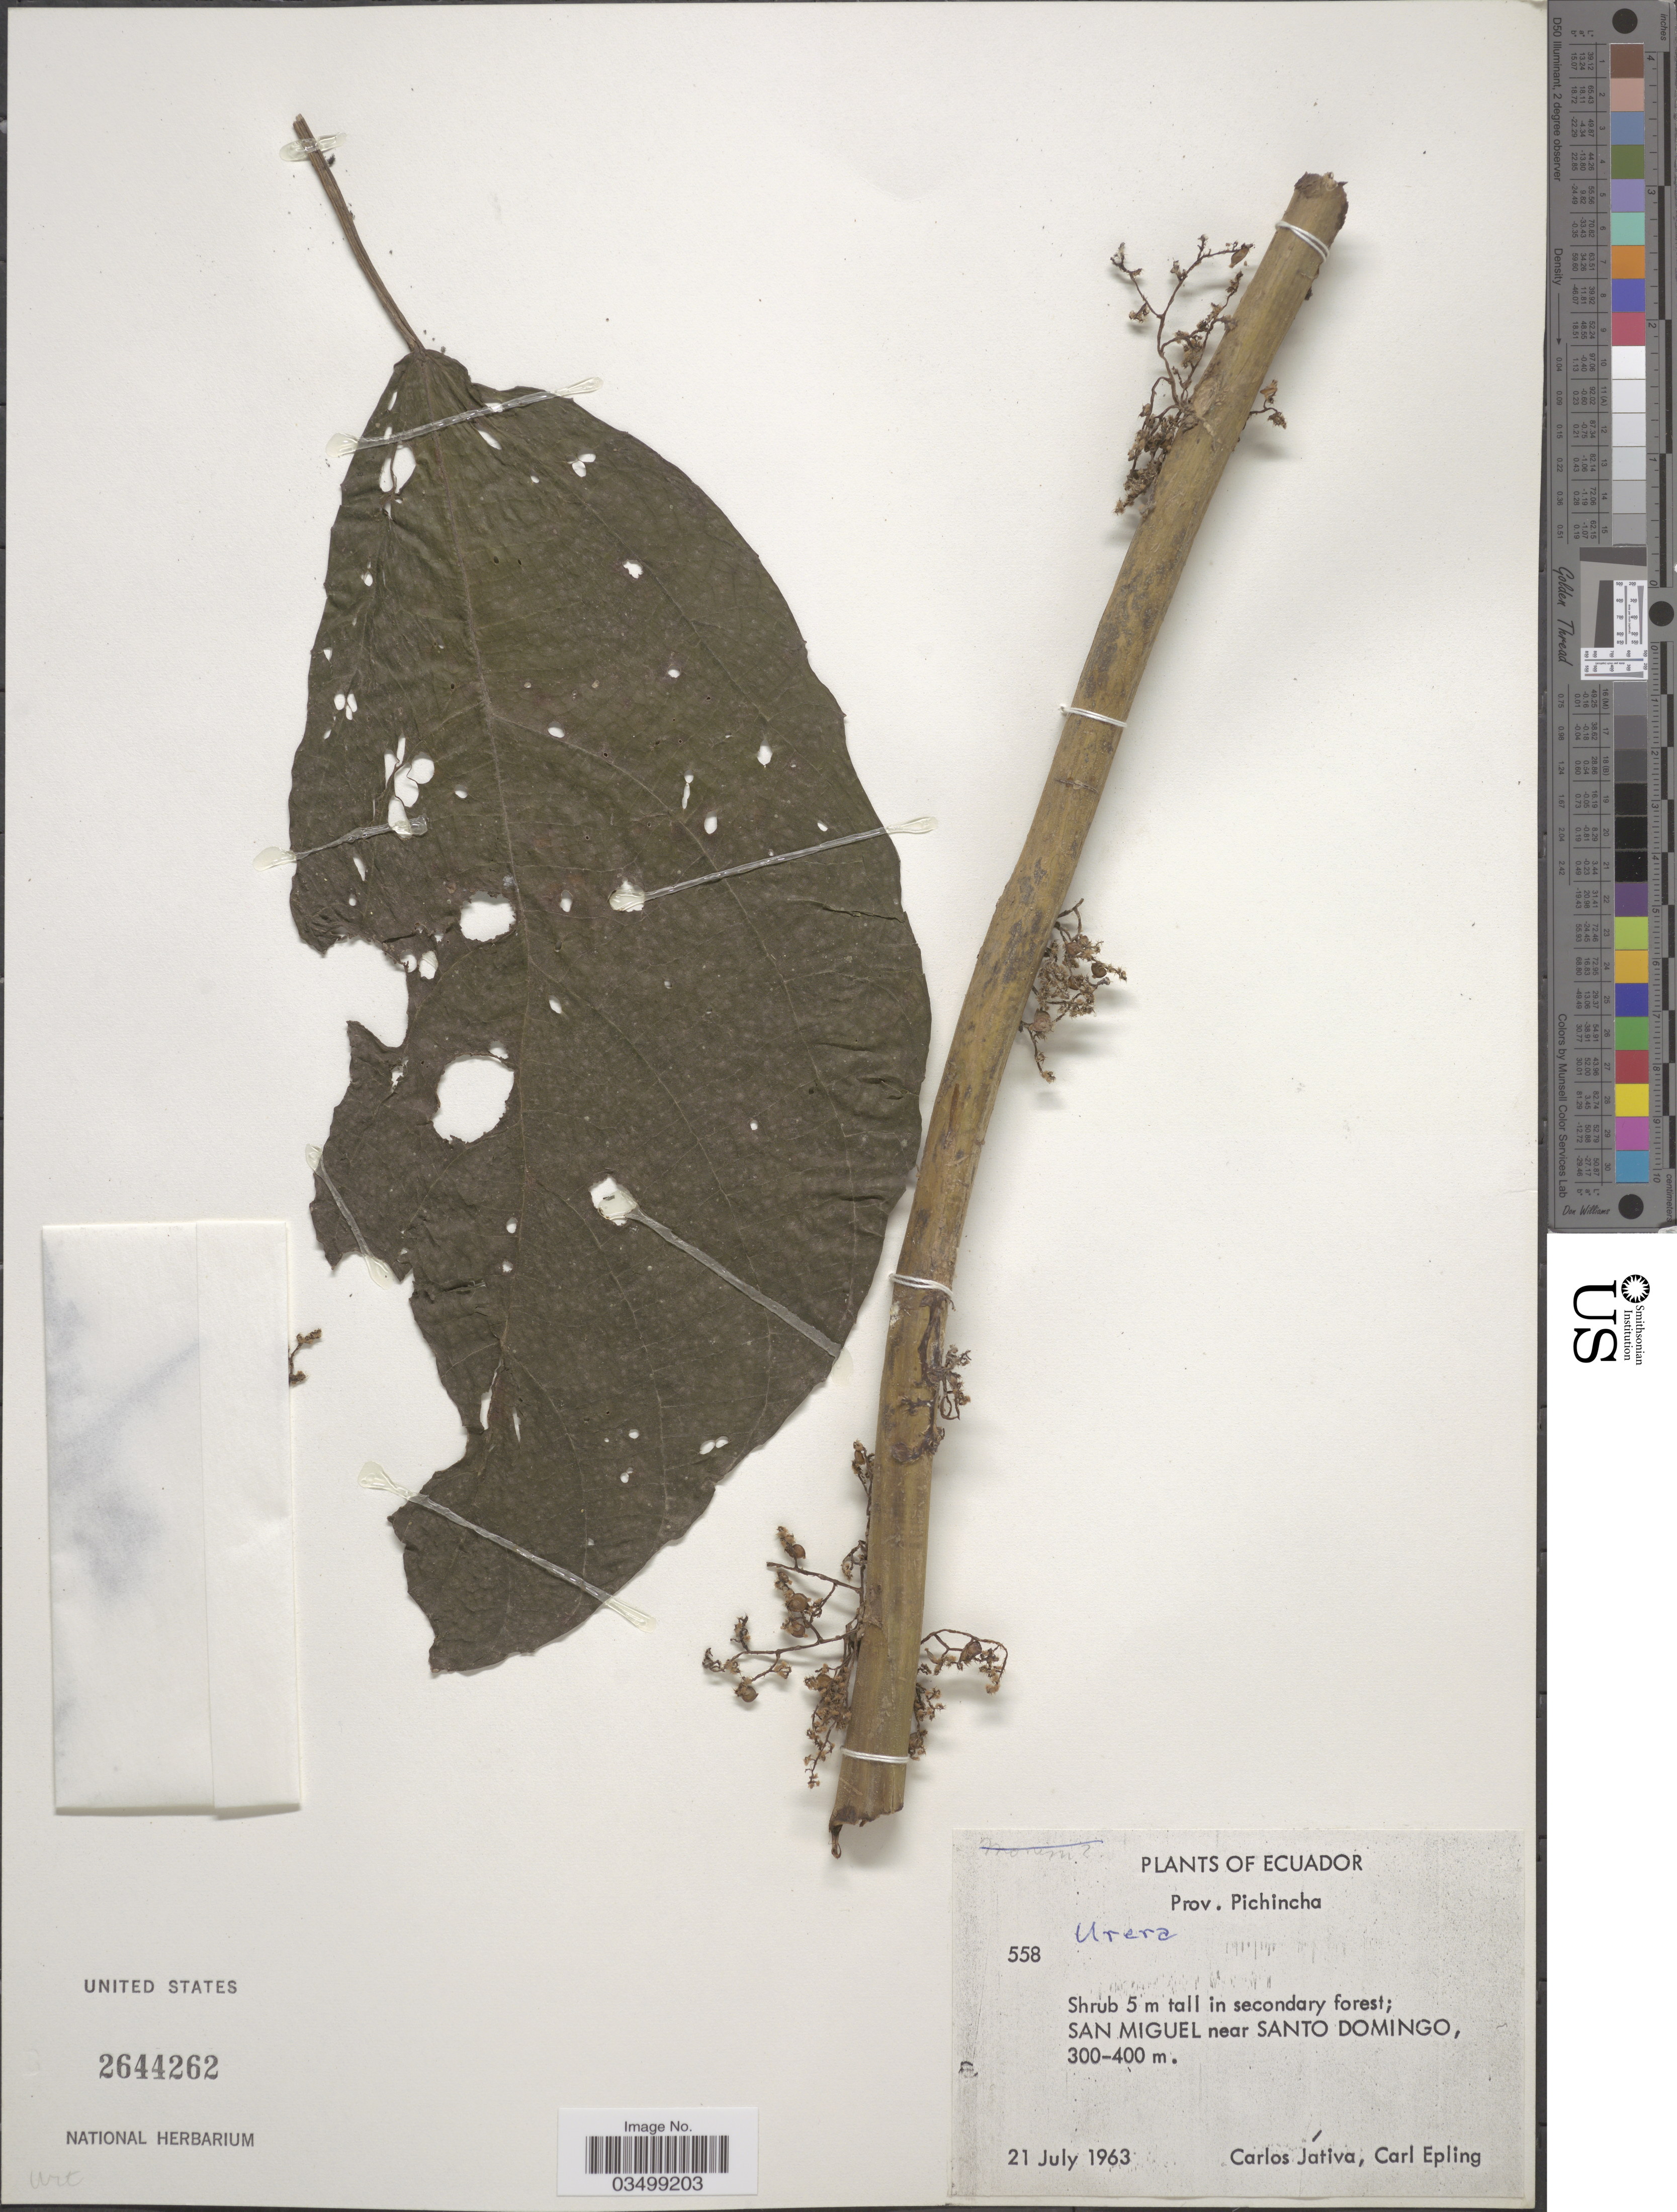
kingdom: Plantae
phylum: Tracheophyta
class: Magnoliopsida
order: Rosales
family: Urticaceae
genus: Urera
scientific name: Urera sp.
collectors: C. D. Játiva & C. C. Epling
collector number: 558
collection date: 1963-07-21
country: Ecuador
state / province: Pichincha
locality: Prov. Pichincha. San Miguel near Santo Domingo.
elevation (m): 300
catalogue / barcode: US 2644262